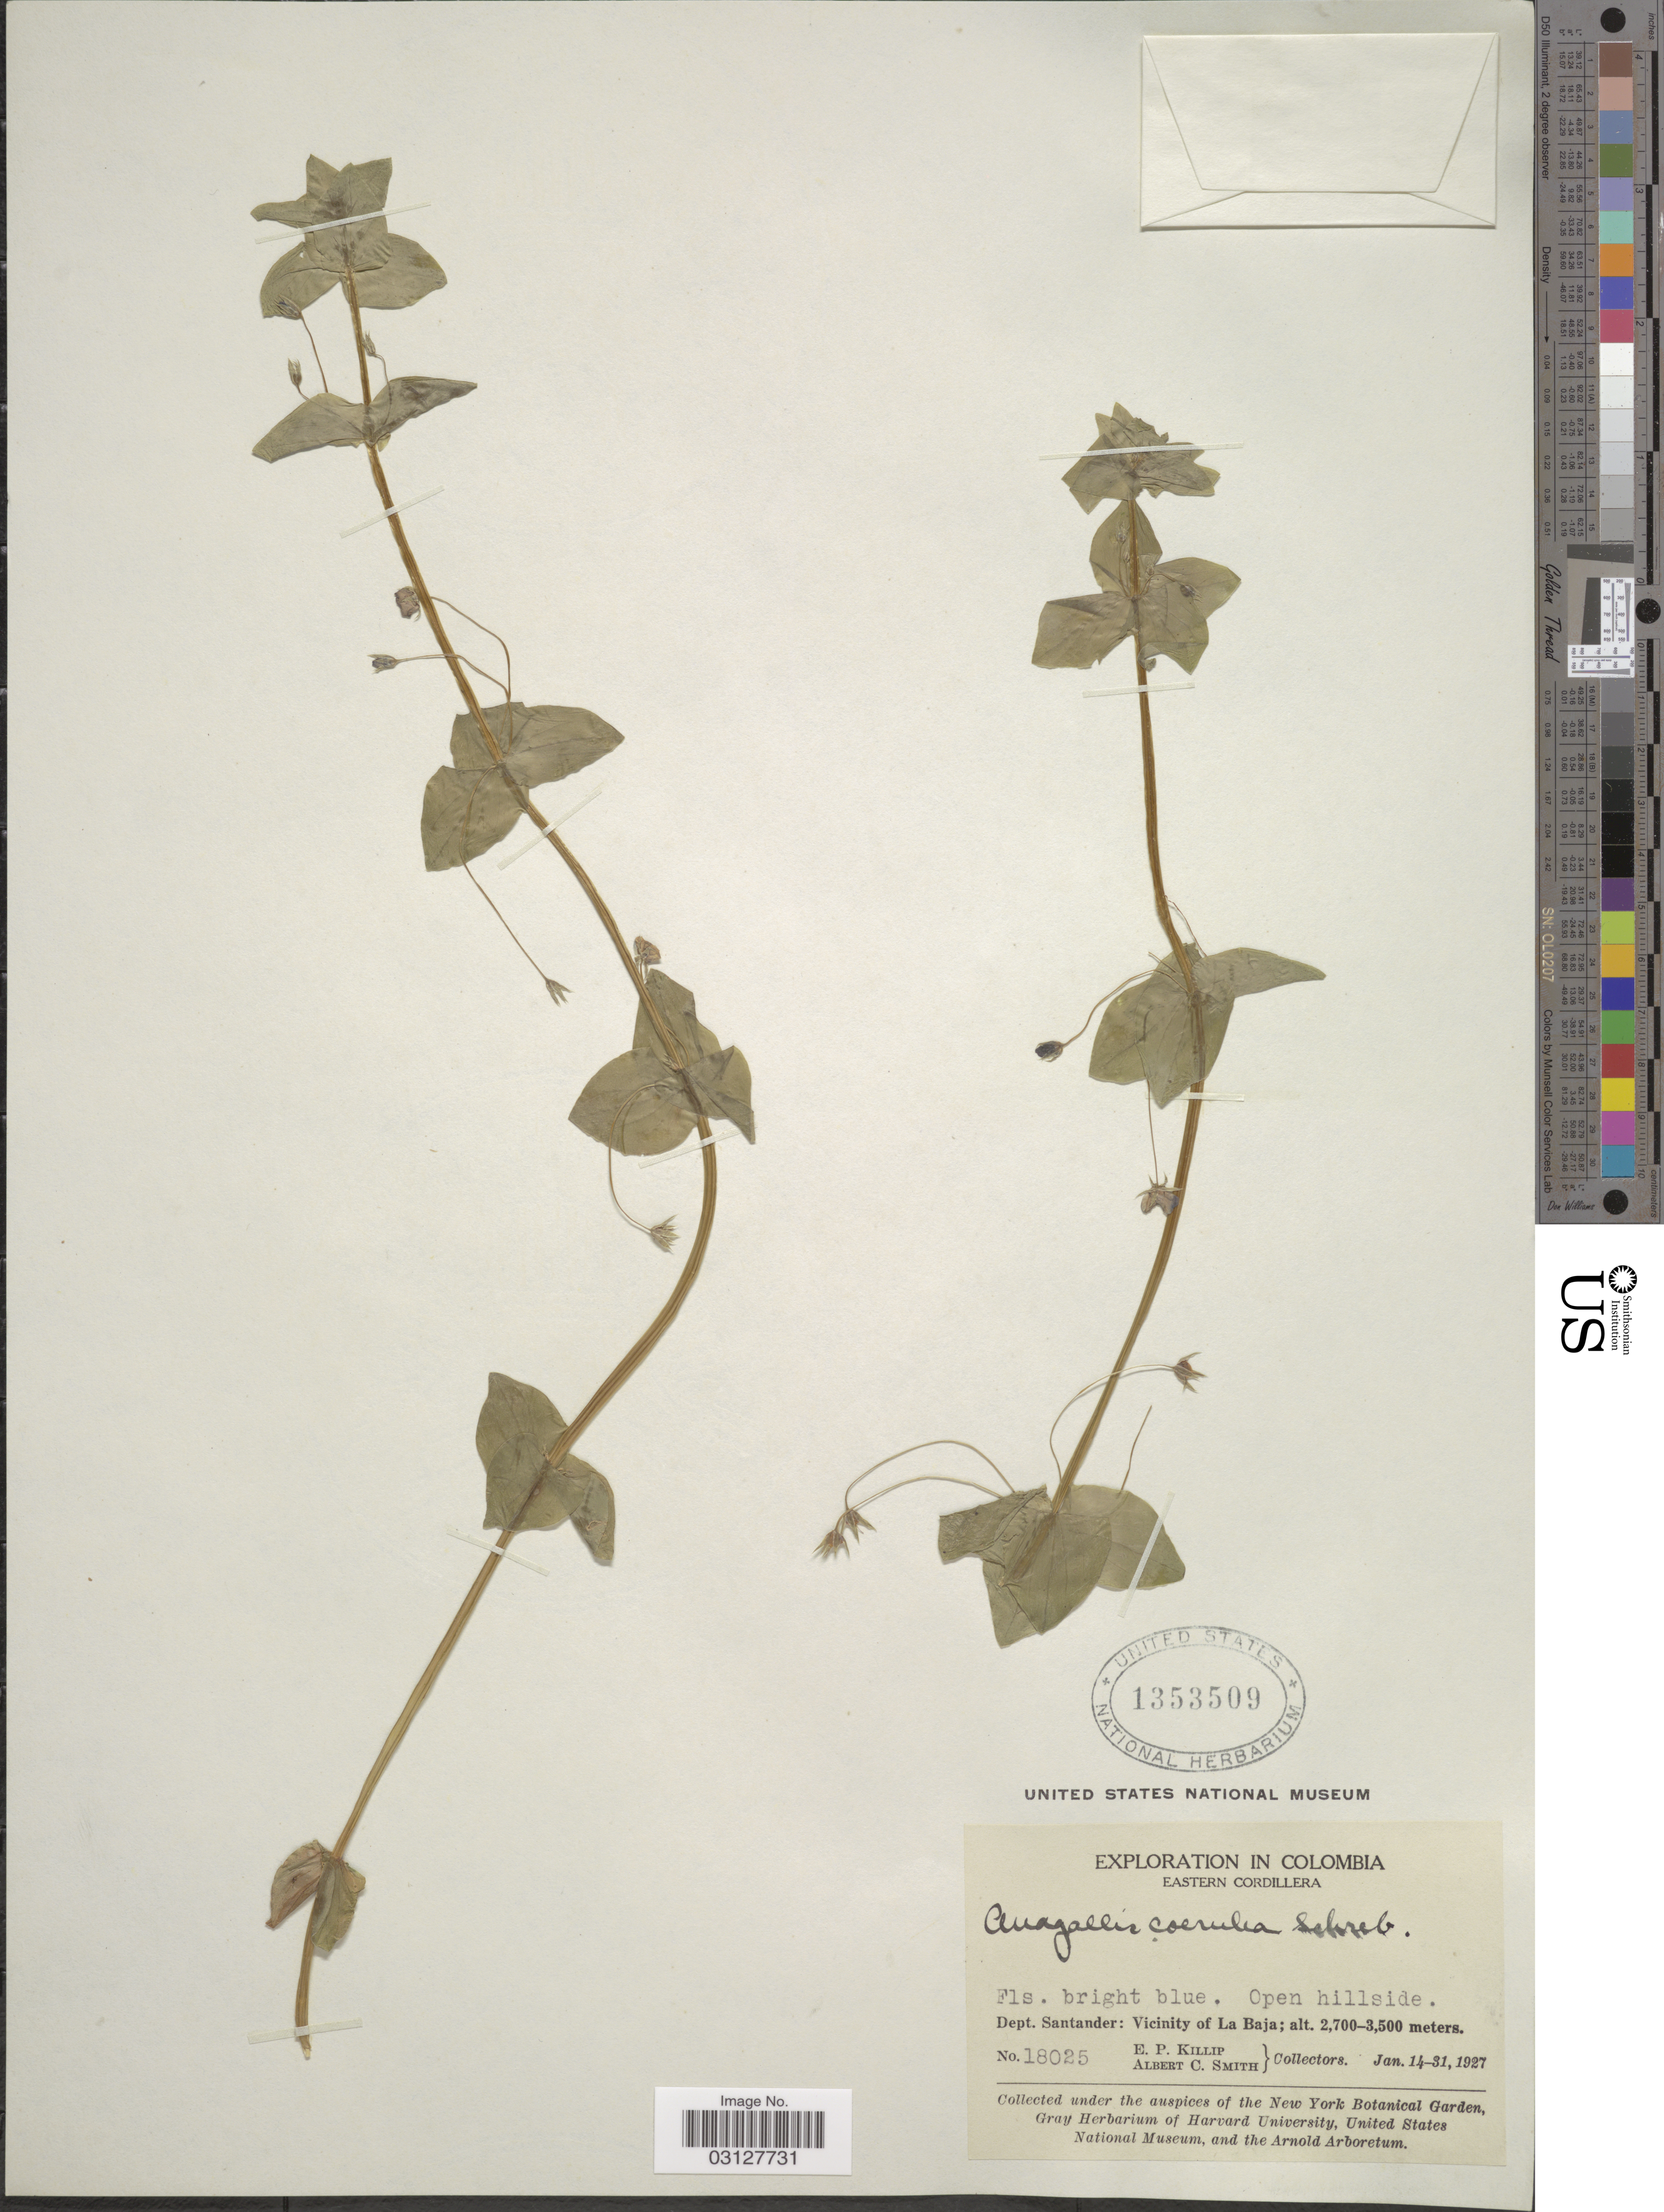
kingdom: Plantae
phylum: Tracheophyta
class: Magnoliopsida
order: Ericales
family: Primulaceae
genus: Anagallis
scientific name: Anagallis coerulea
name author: Schreb.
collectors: E. P. Killip & A. C. Smith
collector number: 18025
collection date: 1927-01-14/1927-01-31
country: Colombia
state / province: Santander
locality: Eastern Cordillera, Dept. Santander: Vicinity of La Baja, Open hillside.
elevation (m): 2700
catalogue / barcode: US 1353509